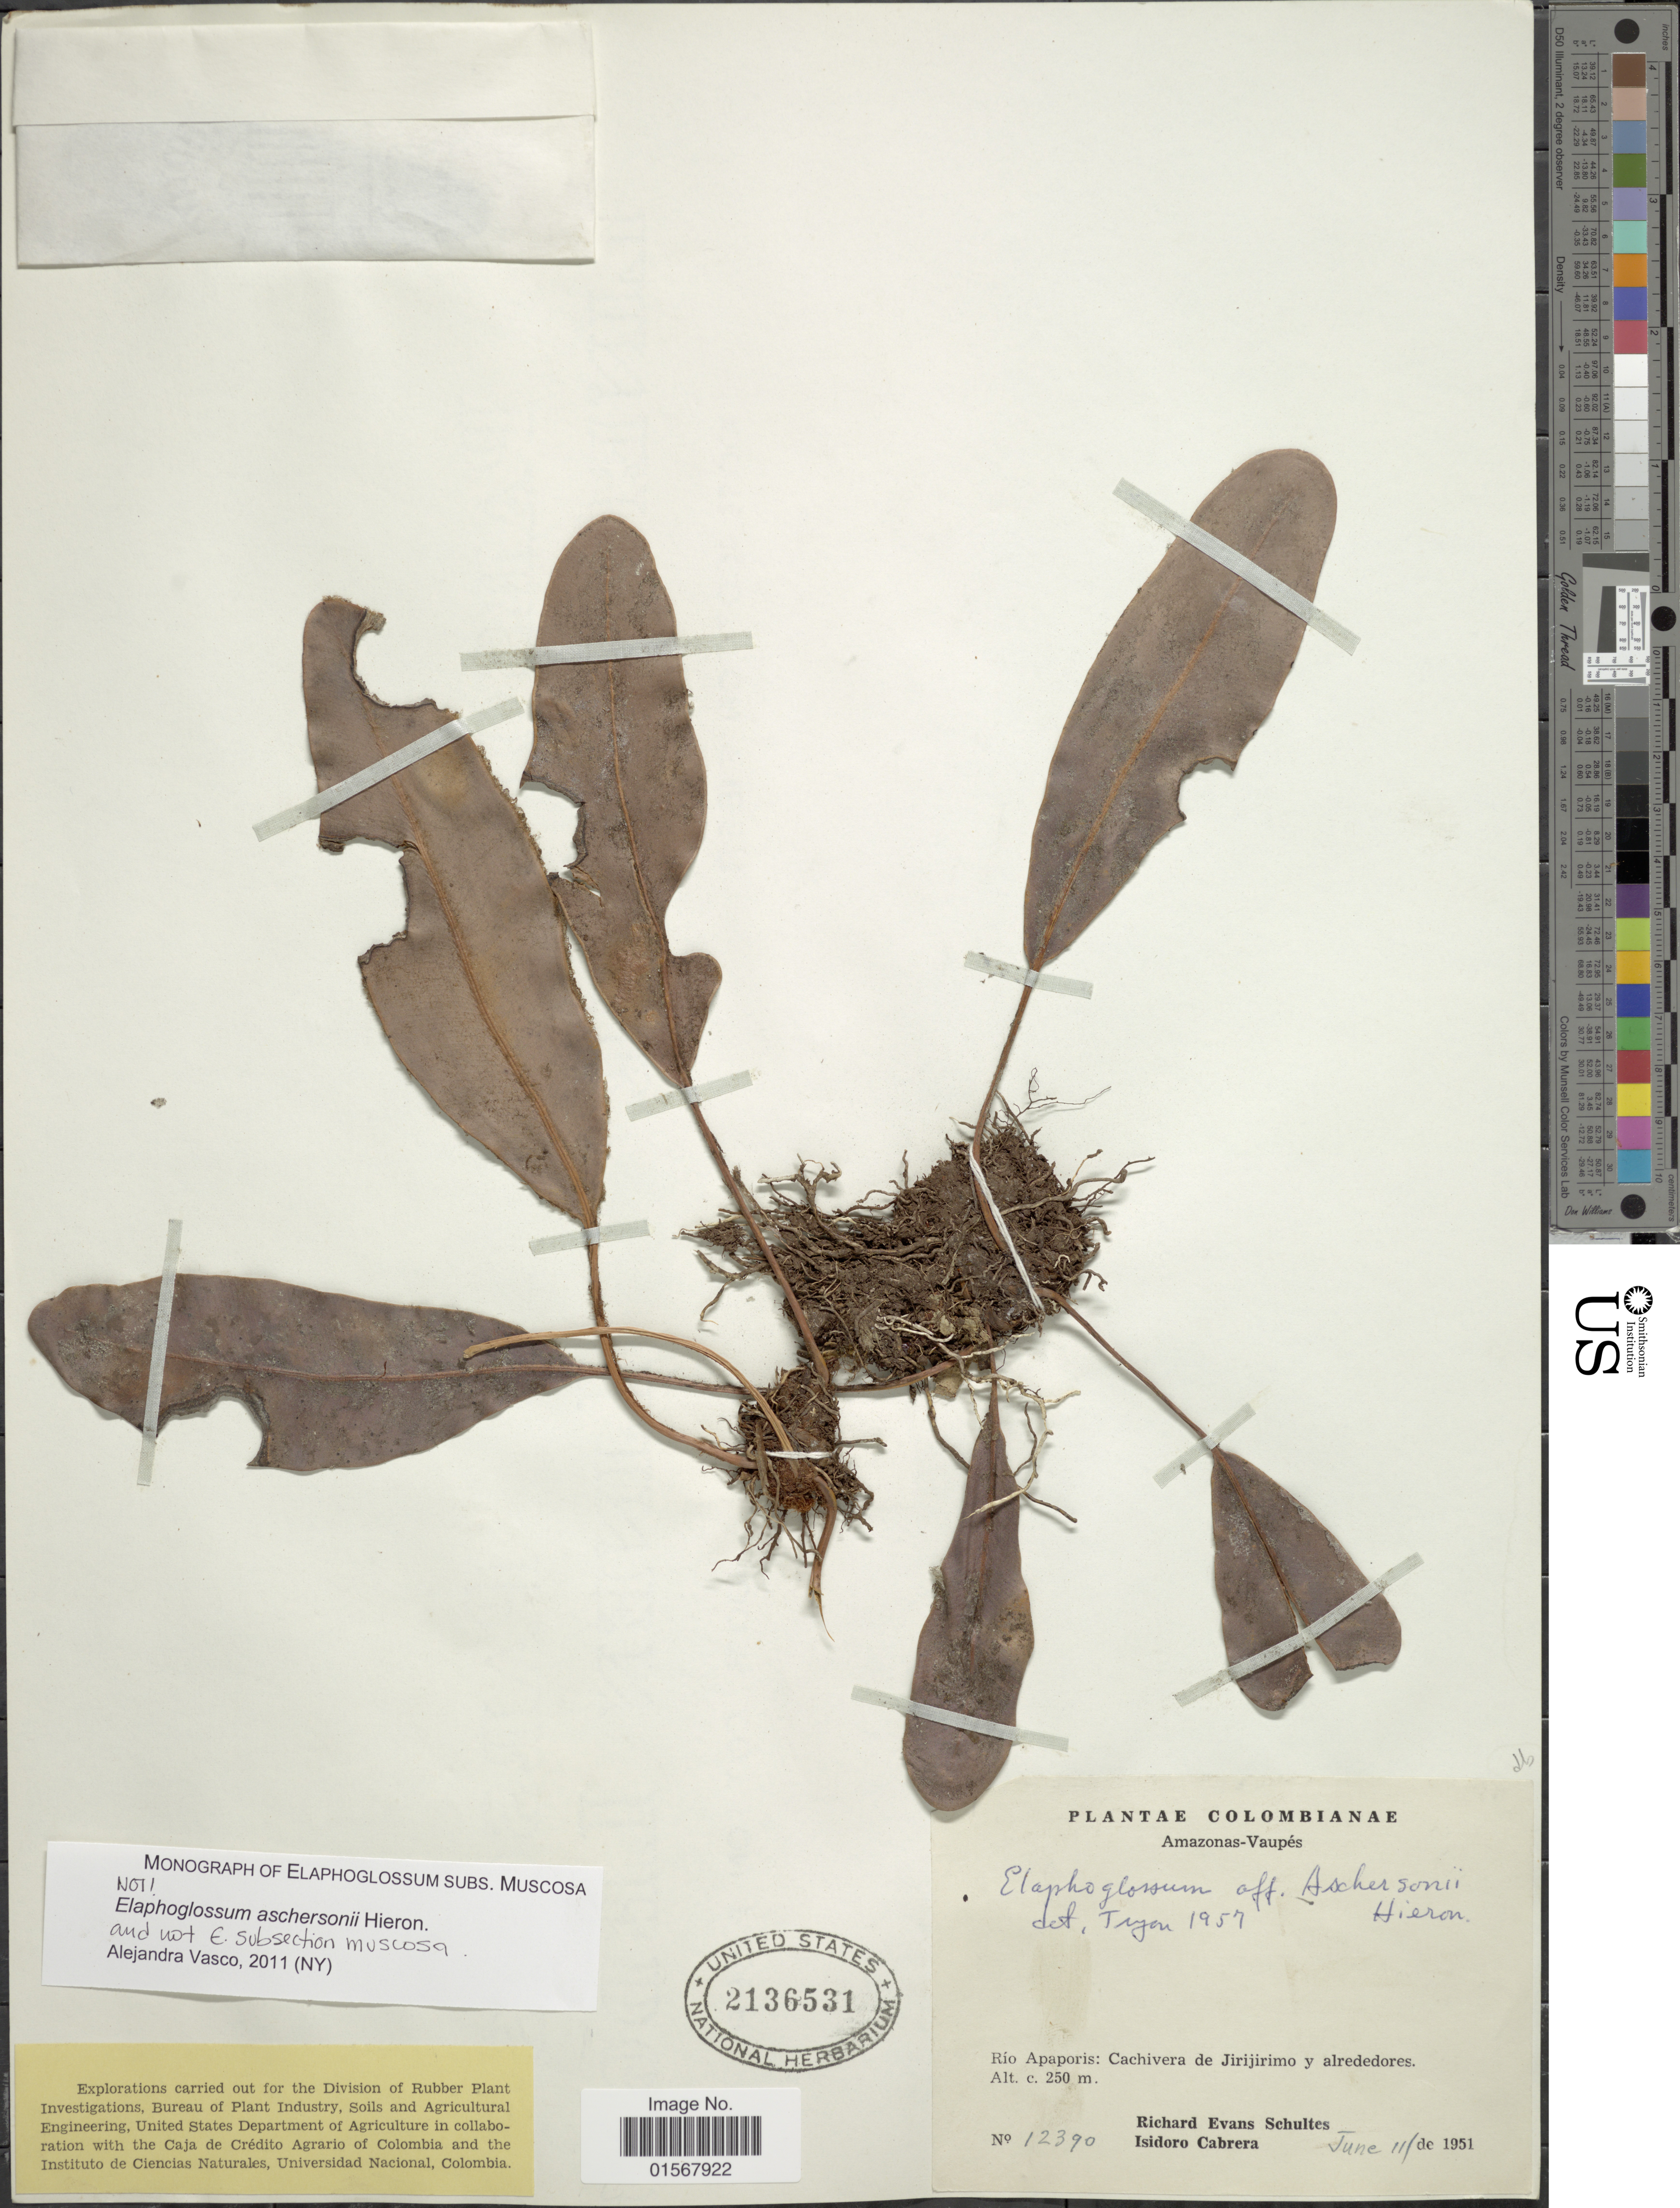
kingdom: Plantae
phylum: Tracheophyta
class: Polypodiopsida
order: Polypodiales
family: Dryopteridaceae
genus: Elaphoglossum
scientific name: Elaphoglossum sp.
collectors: R. E. Schultes & I. Cabrera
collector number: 12390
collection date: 1951-06-11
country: Colombia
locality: Amazonas-Vaupes, Rio Apaporis: Cachivera de Jirijirimo y alrededores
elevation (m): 250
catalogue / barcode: US 2136531